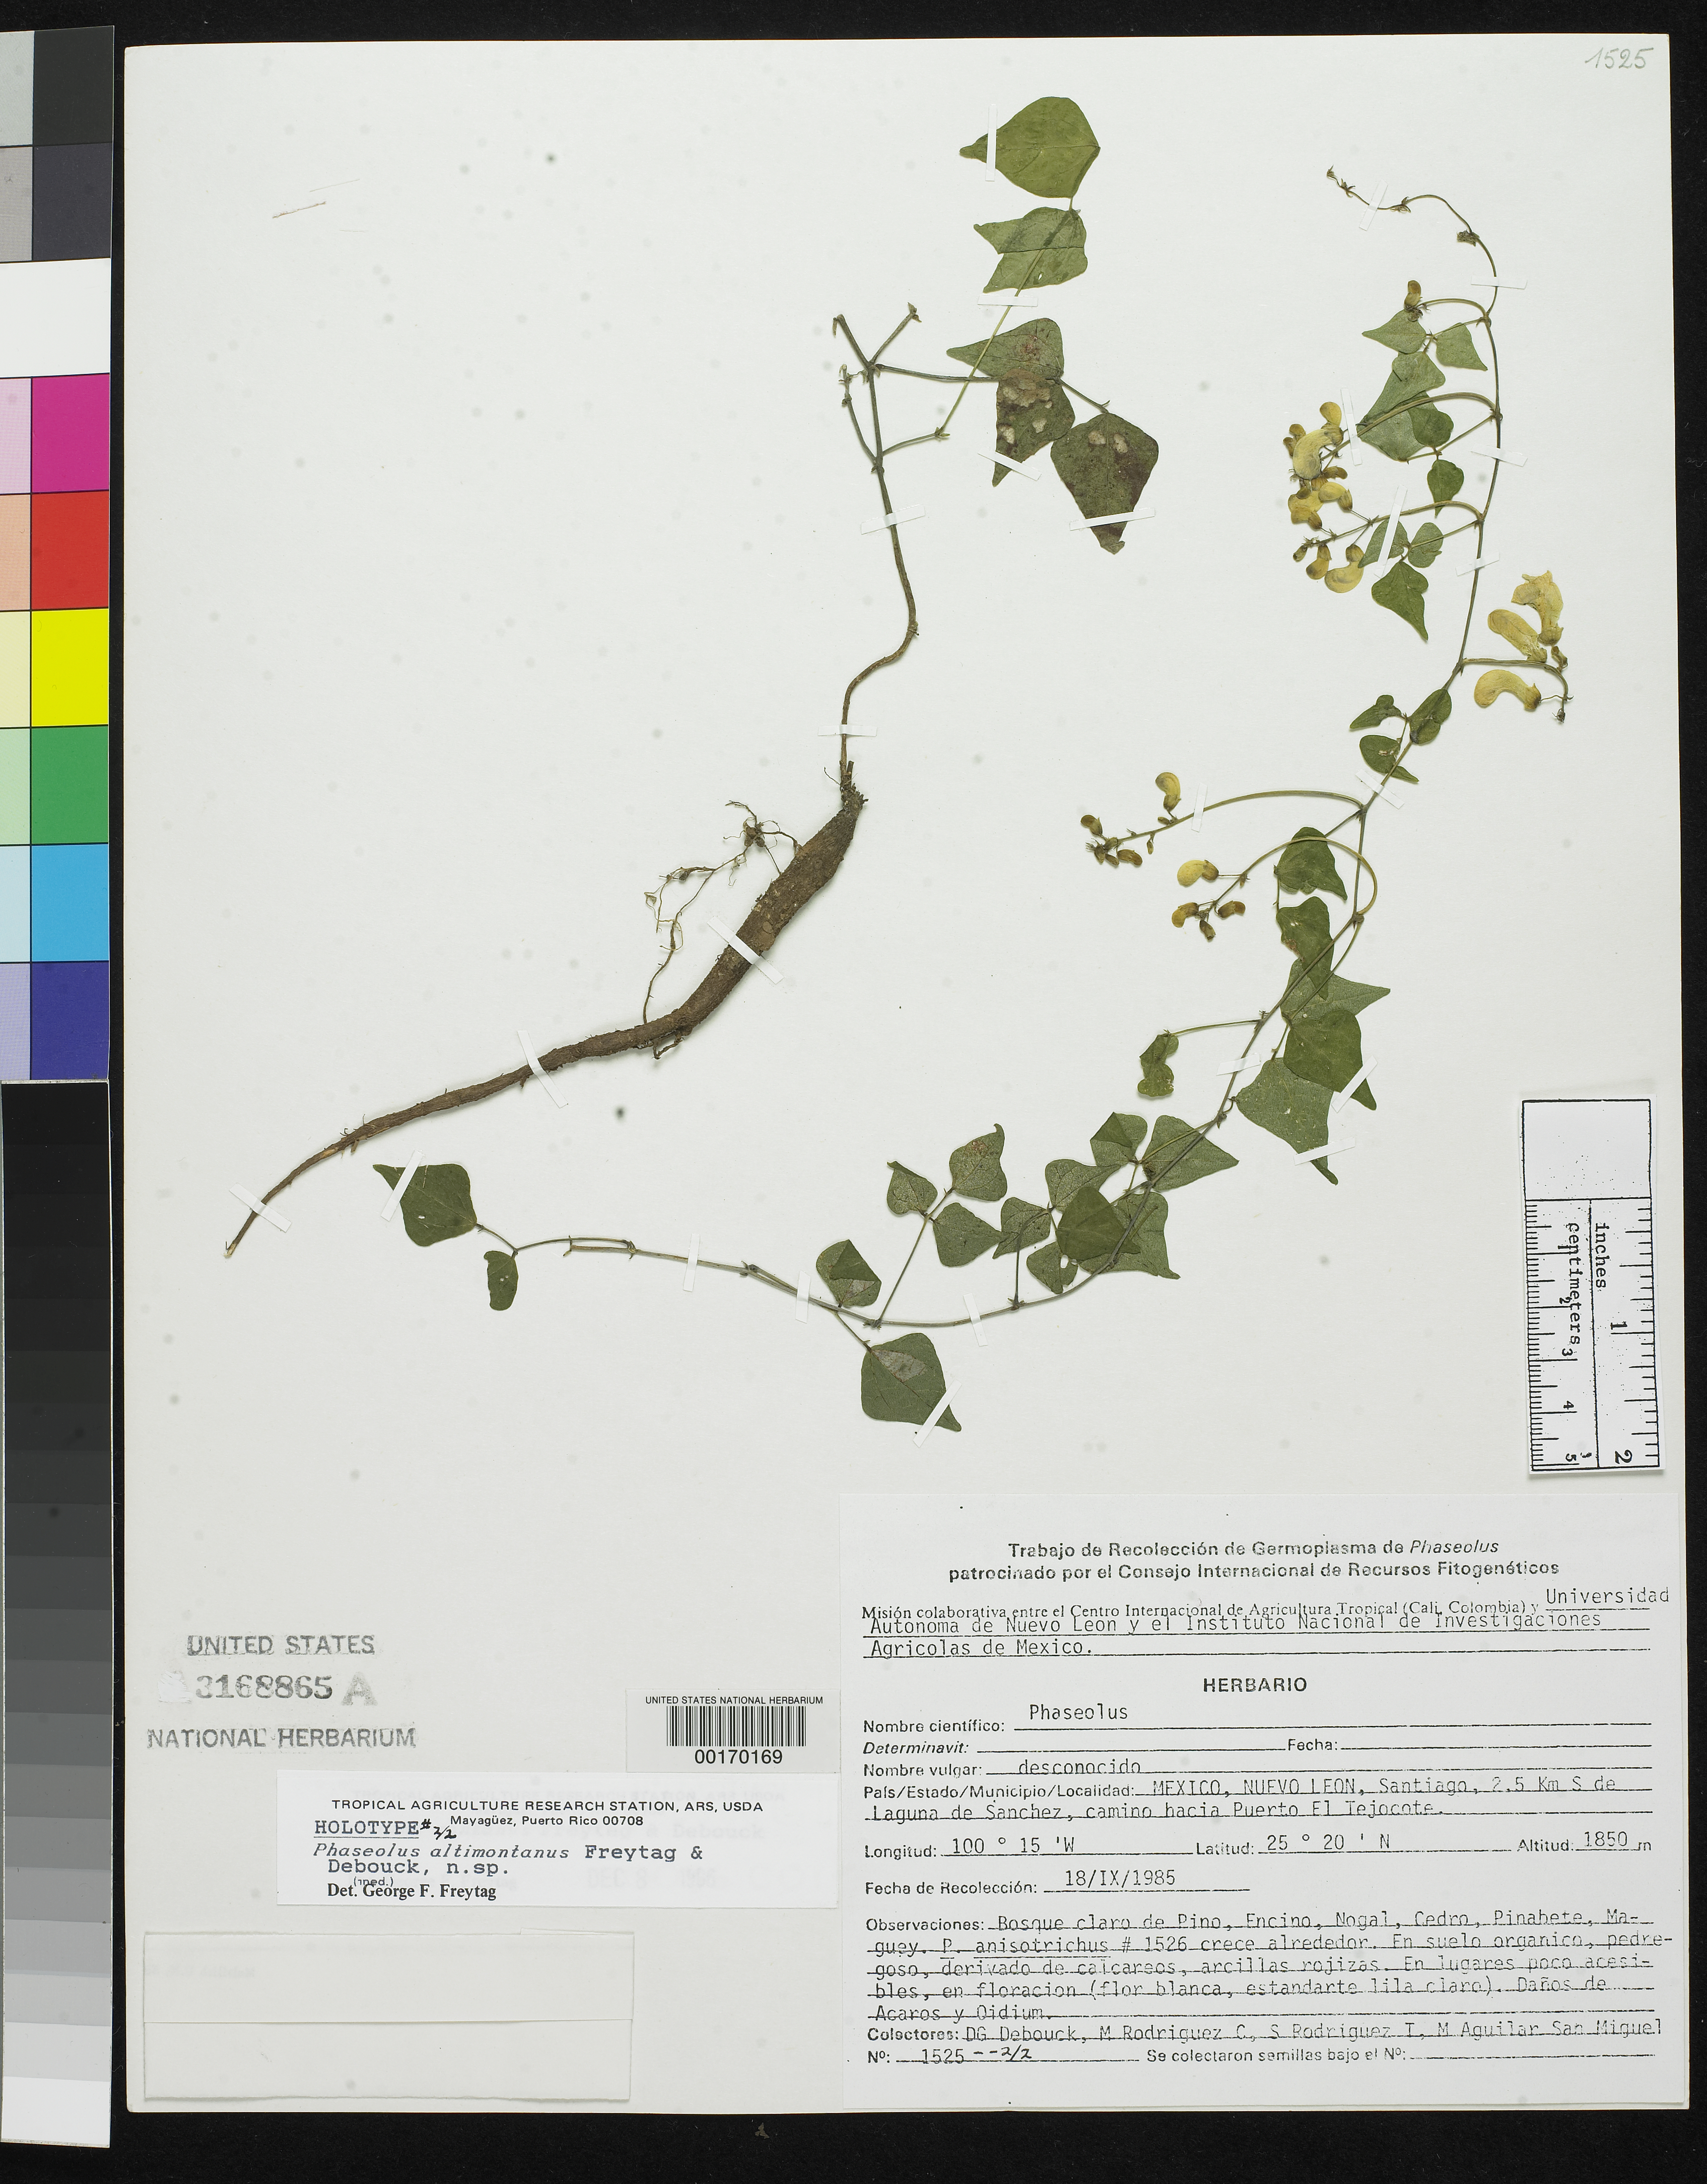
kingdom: Plantae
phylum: Tracheophyta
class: Magnoliopsida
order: Fabales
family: Fabaceae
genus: Phaseolus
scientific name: Phaseolus altimontanus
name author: Freytag & Debouck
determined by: Freytag, G. F.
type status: Holotype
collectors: D. Debouck, M. Rodriguez C., S. Rodriguez T. & M. Aguilar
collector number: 1525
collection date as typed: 18 Sep 1985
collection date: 1985-09-18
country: Mexico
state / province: Nuevo León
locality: Santiago, 2.5 km S of Laguna de Sanchez, road near Puerto El Tejocote.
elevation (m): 1850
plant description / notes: Holotype mounted on 2 sheets.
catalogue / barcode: US 3168865A